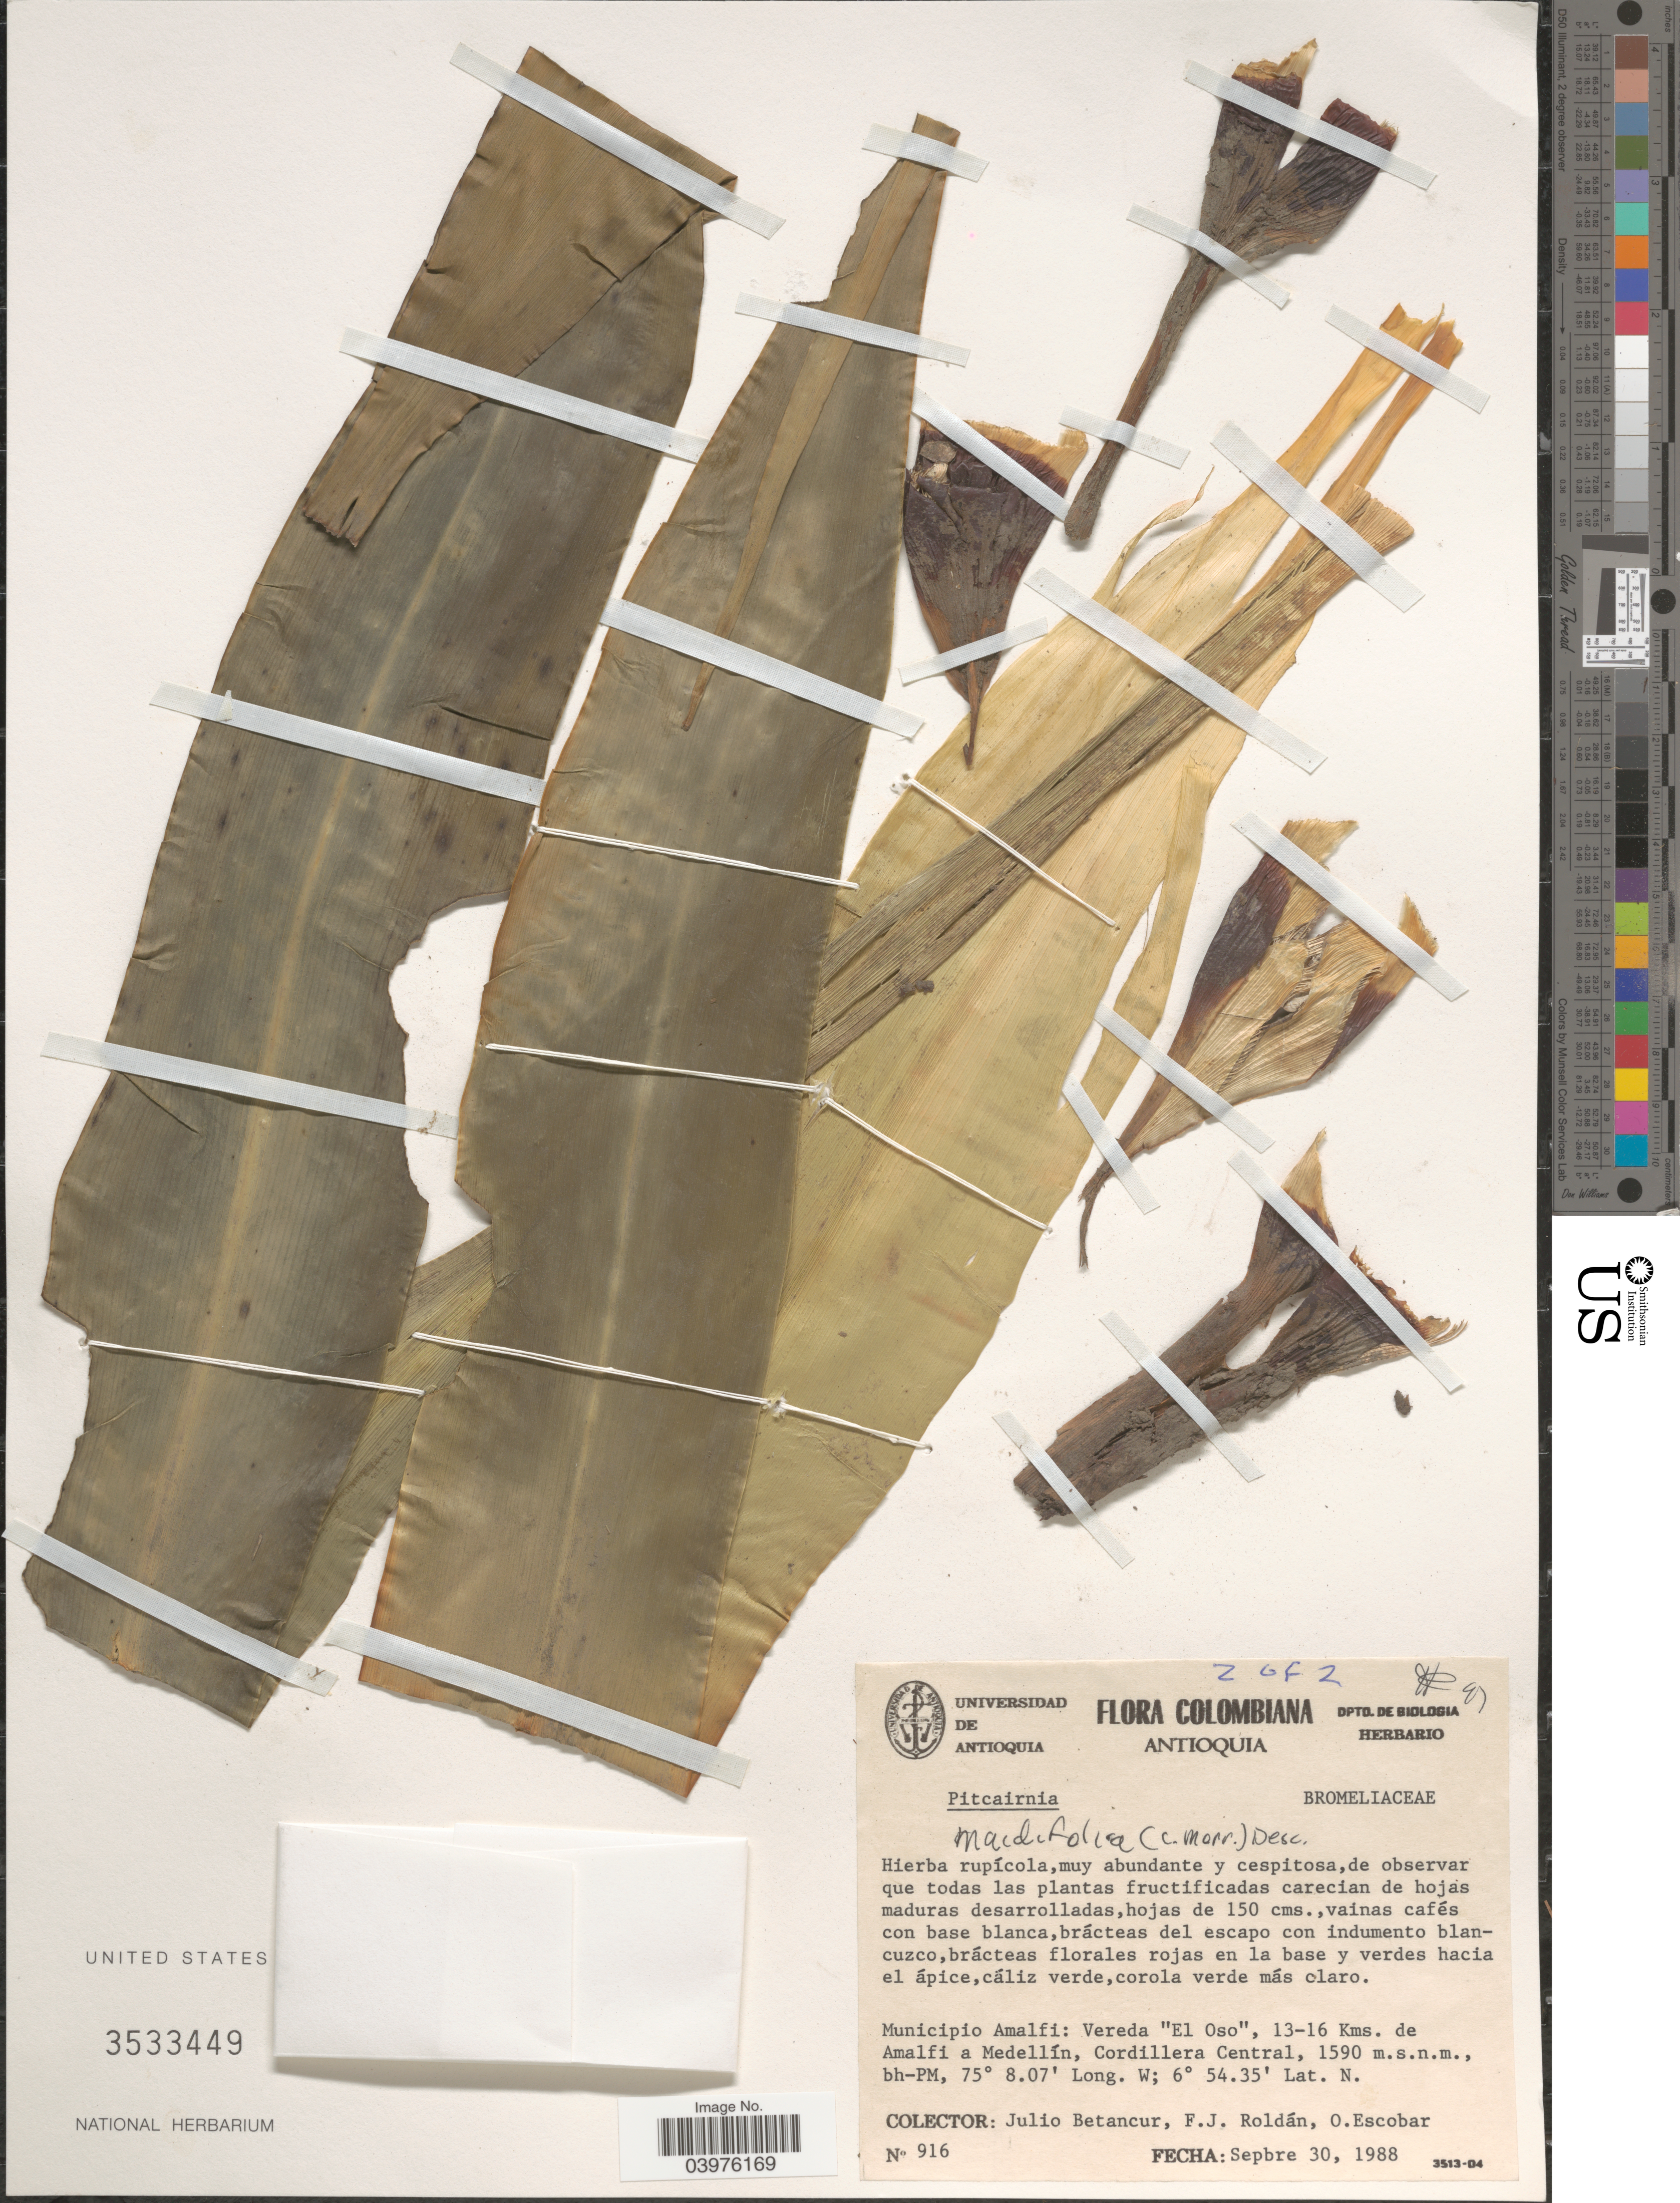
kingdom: Plantae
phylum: Tracheophyta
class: Liliopsida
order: Poales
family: Bromeliaceae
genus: Pitcairnia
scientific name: Pitcairnia maidifolia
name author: (C. Morren) Decne. ex Planch.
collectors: J. Betancur, F. J. Roldán & O. Escobar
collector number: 916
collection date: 1988-09-30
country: Colombia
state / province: Antioquia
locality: Municipio Amalfi: Vereda 'El Oso', 13-16 Kms. de Amalfi a Medellín, Cordillera Central.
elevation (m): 1590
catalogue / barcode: US 3533449